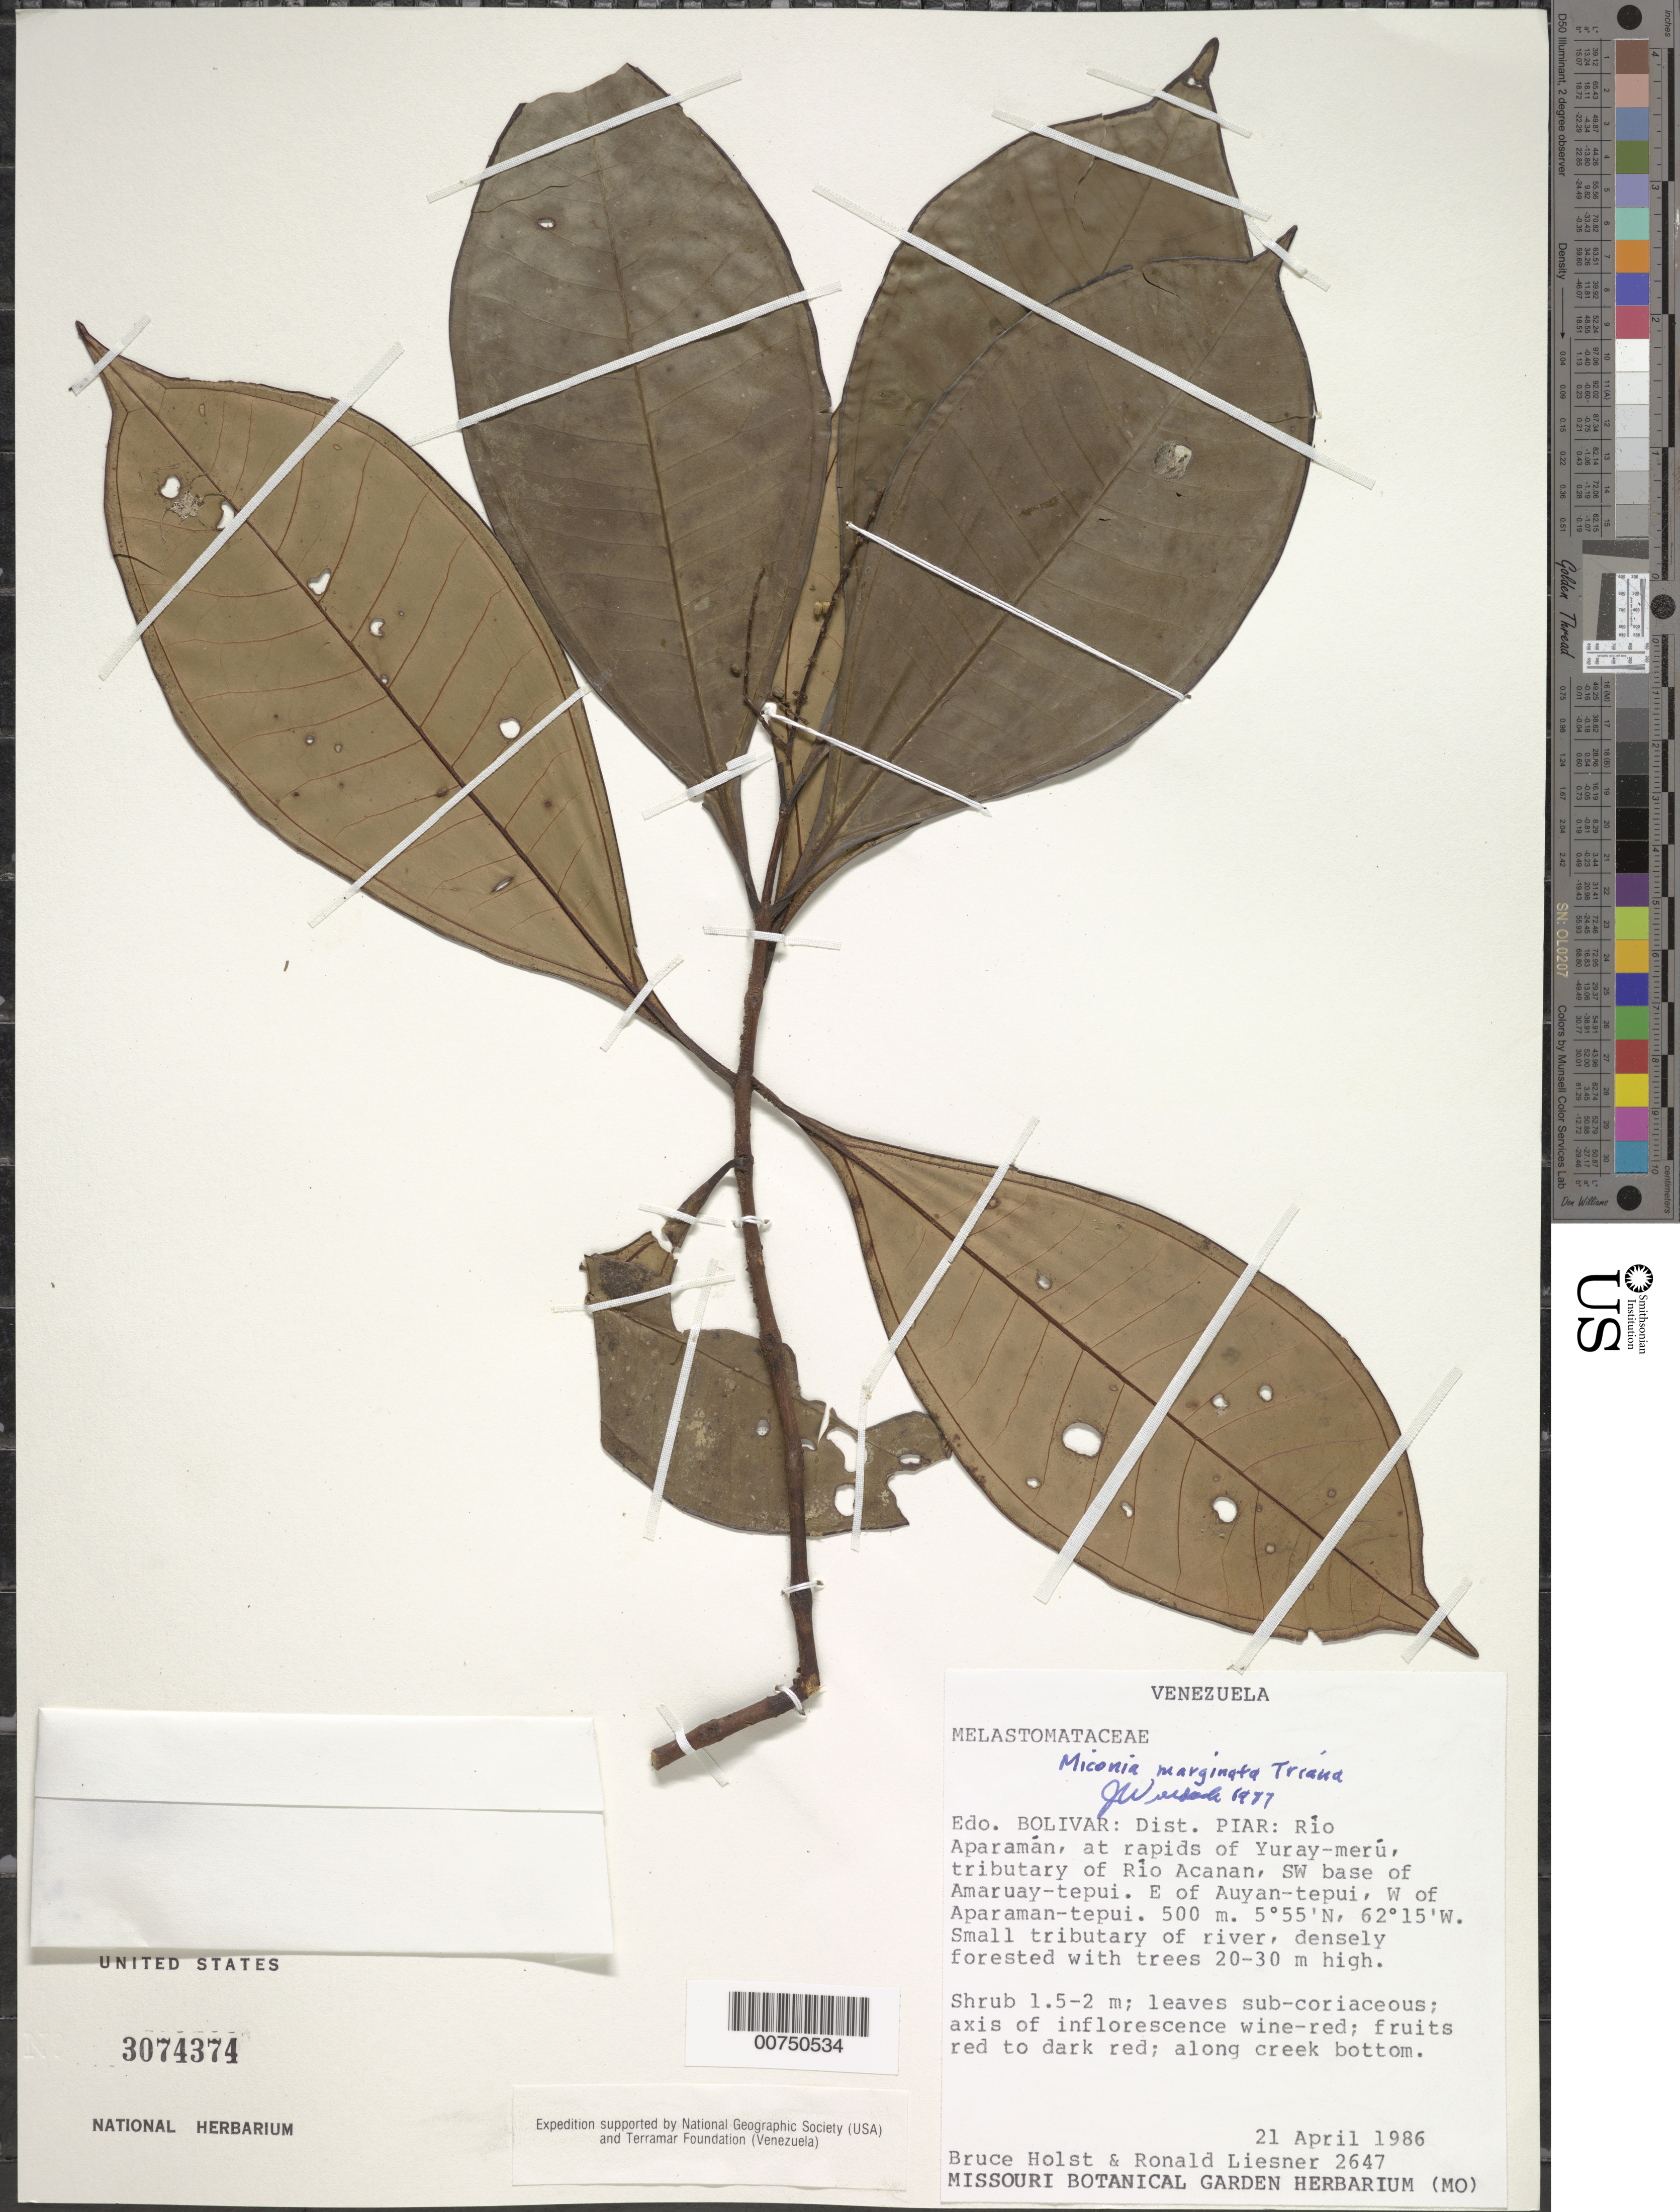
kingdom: Plantae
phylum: Tracheophyta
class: Magnoliopsida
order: Myrtales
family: Melastomataceae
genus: Miconia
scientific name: Miconia marginata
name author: Triana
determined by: Wurdack, John J., (US), US (UNITED STATES)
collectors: B. Holst & R. L. Liesner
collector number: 2647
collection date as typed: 21-Apr-86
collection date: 1986-04-21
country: Venezuela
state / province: Bolívar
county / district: Piar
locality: Río Aparaman, at rapids of Yuray-meru (trib of Río Acanan), SW base of Amaruay-tepuí, E of Auyan-tepuí, W of Aparaman-tepuí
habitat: Small tributary of river, densely forested with trees 20-30m high; along creek bottom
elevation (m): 500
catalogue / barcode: US 3074374